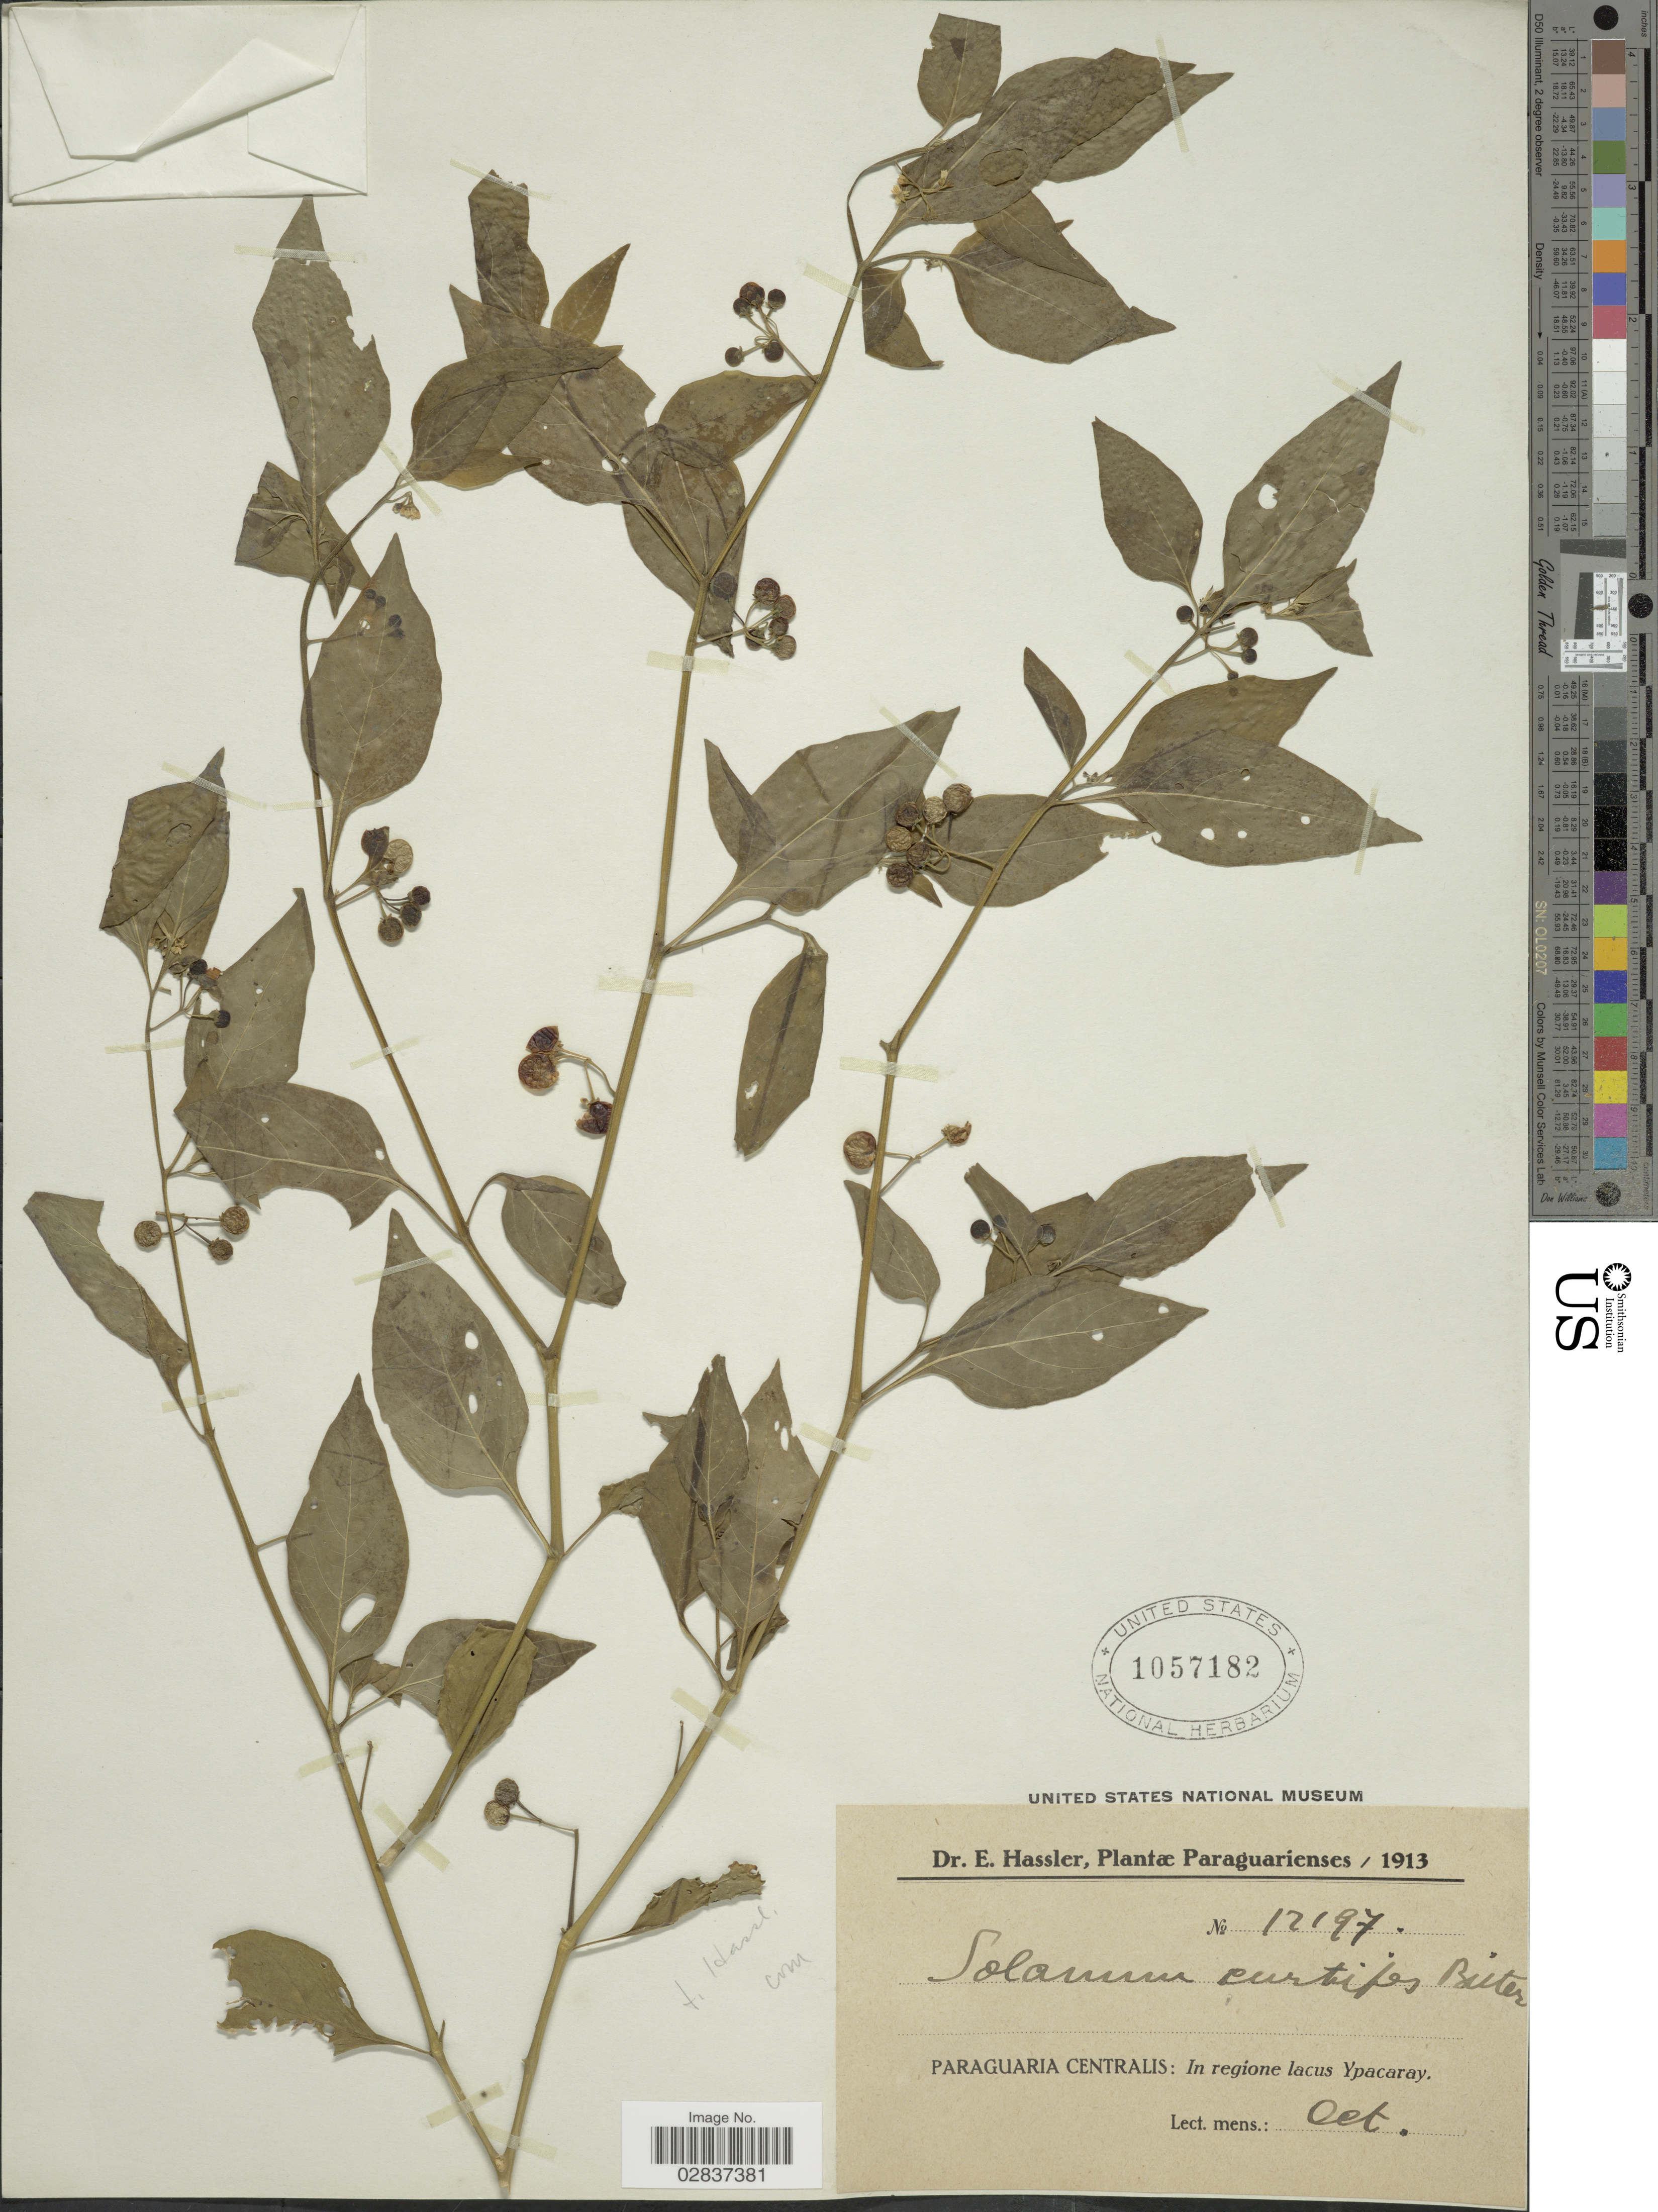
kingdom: Plantae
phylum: Tracheophyta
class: Magnoliopsida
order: Solanales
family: Solanaceae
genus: Solanum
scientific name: Solanum curtipes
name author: Bitter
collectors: E. Hassler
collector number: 12197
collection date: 1913-10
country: Paraguay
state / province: Paraguari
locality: Paraguaria Centralis: In regione lacus Ypacaray.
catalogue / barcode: US 1057182